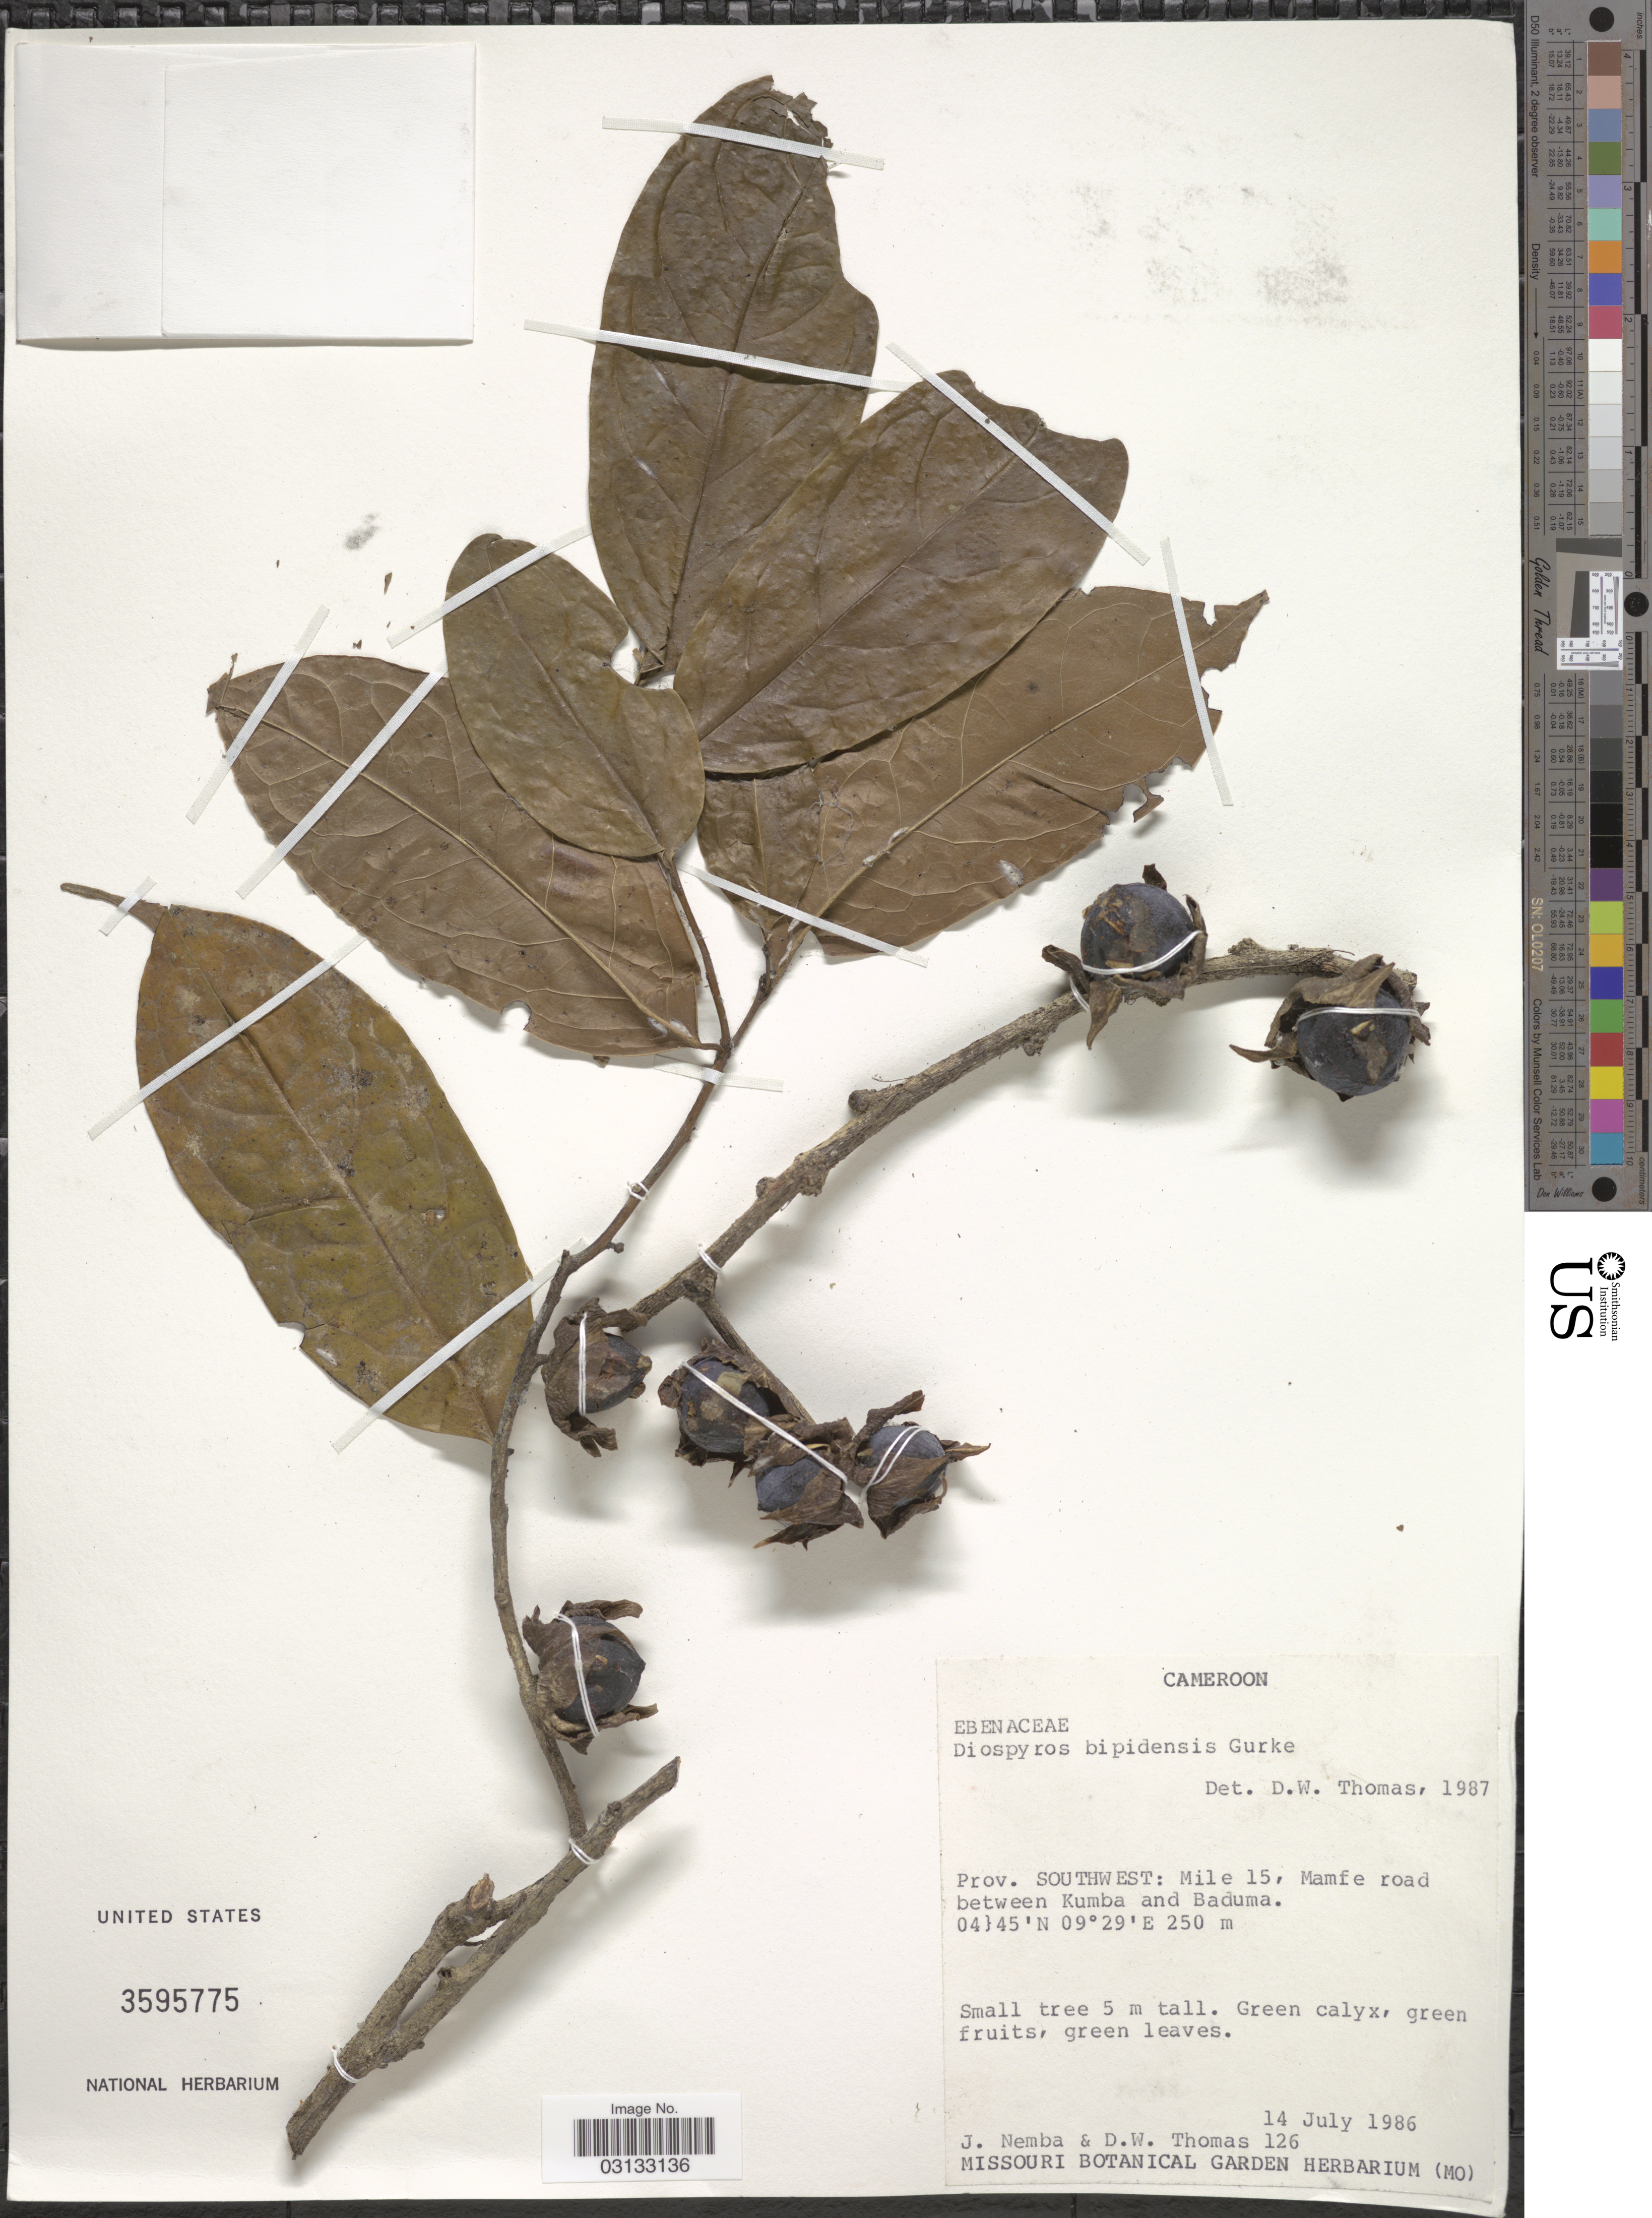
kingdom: Plantae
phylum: Tracheophyta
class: Magnoliopsida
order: Ericales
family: Ebenaceae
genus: Diospyros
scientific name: Diospyros bipindensis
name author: Gürke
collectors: J. Nemba & D. W. Thomas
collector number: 126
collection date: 1986-07-14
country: Cameroon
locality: Prov. Southwest: Mile 15, Mamfe road between Kumba and Baduma.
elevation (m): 250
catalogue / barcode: US 3595775